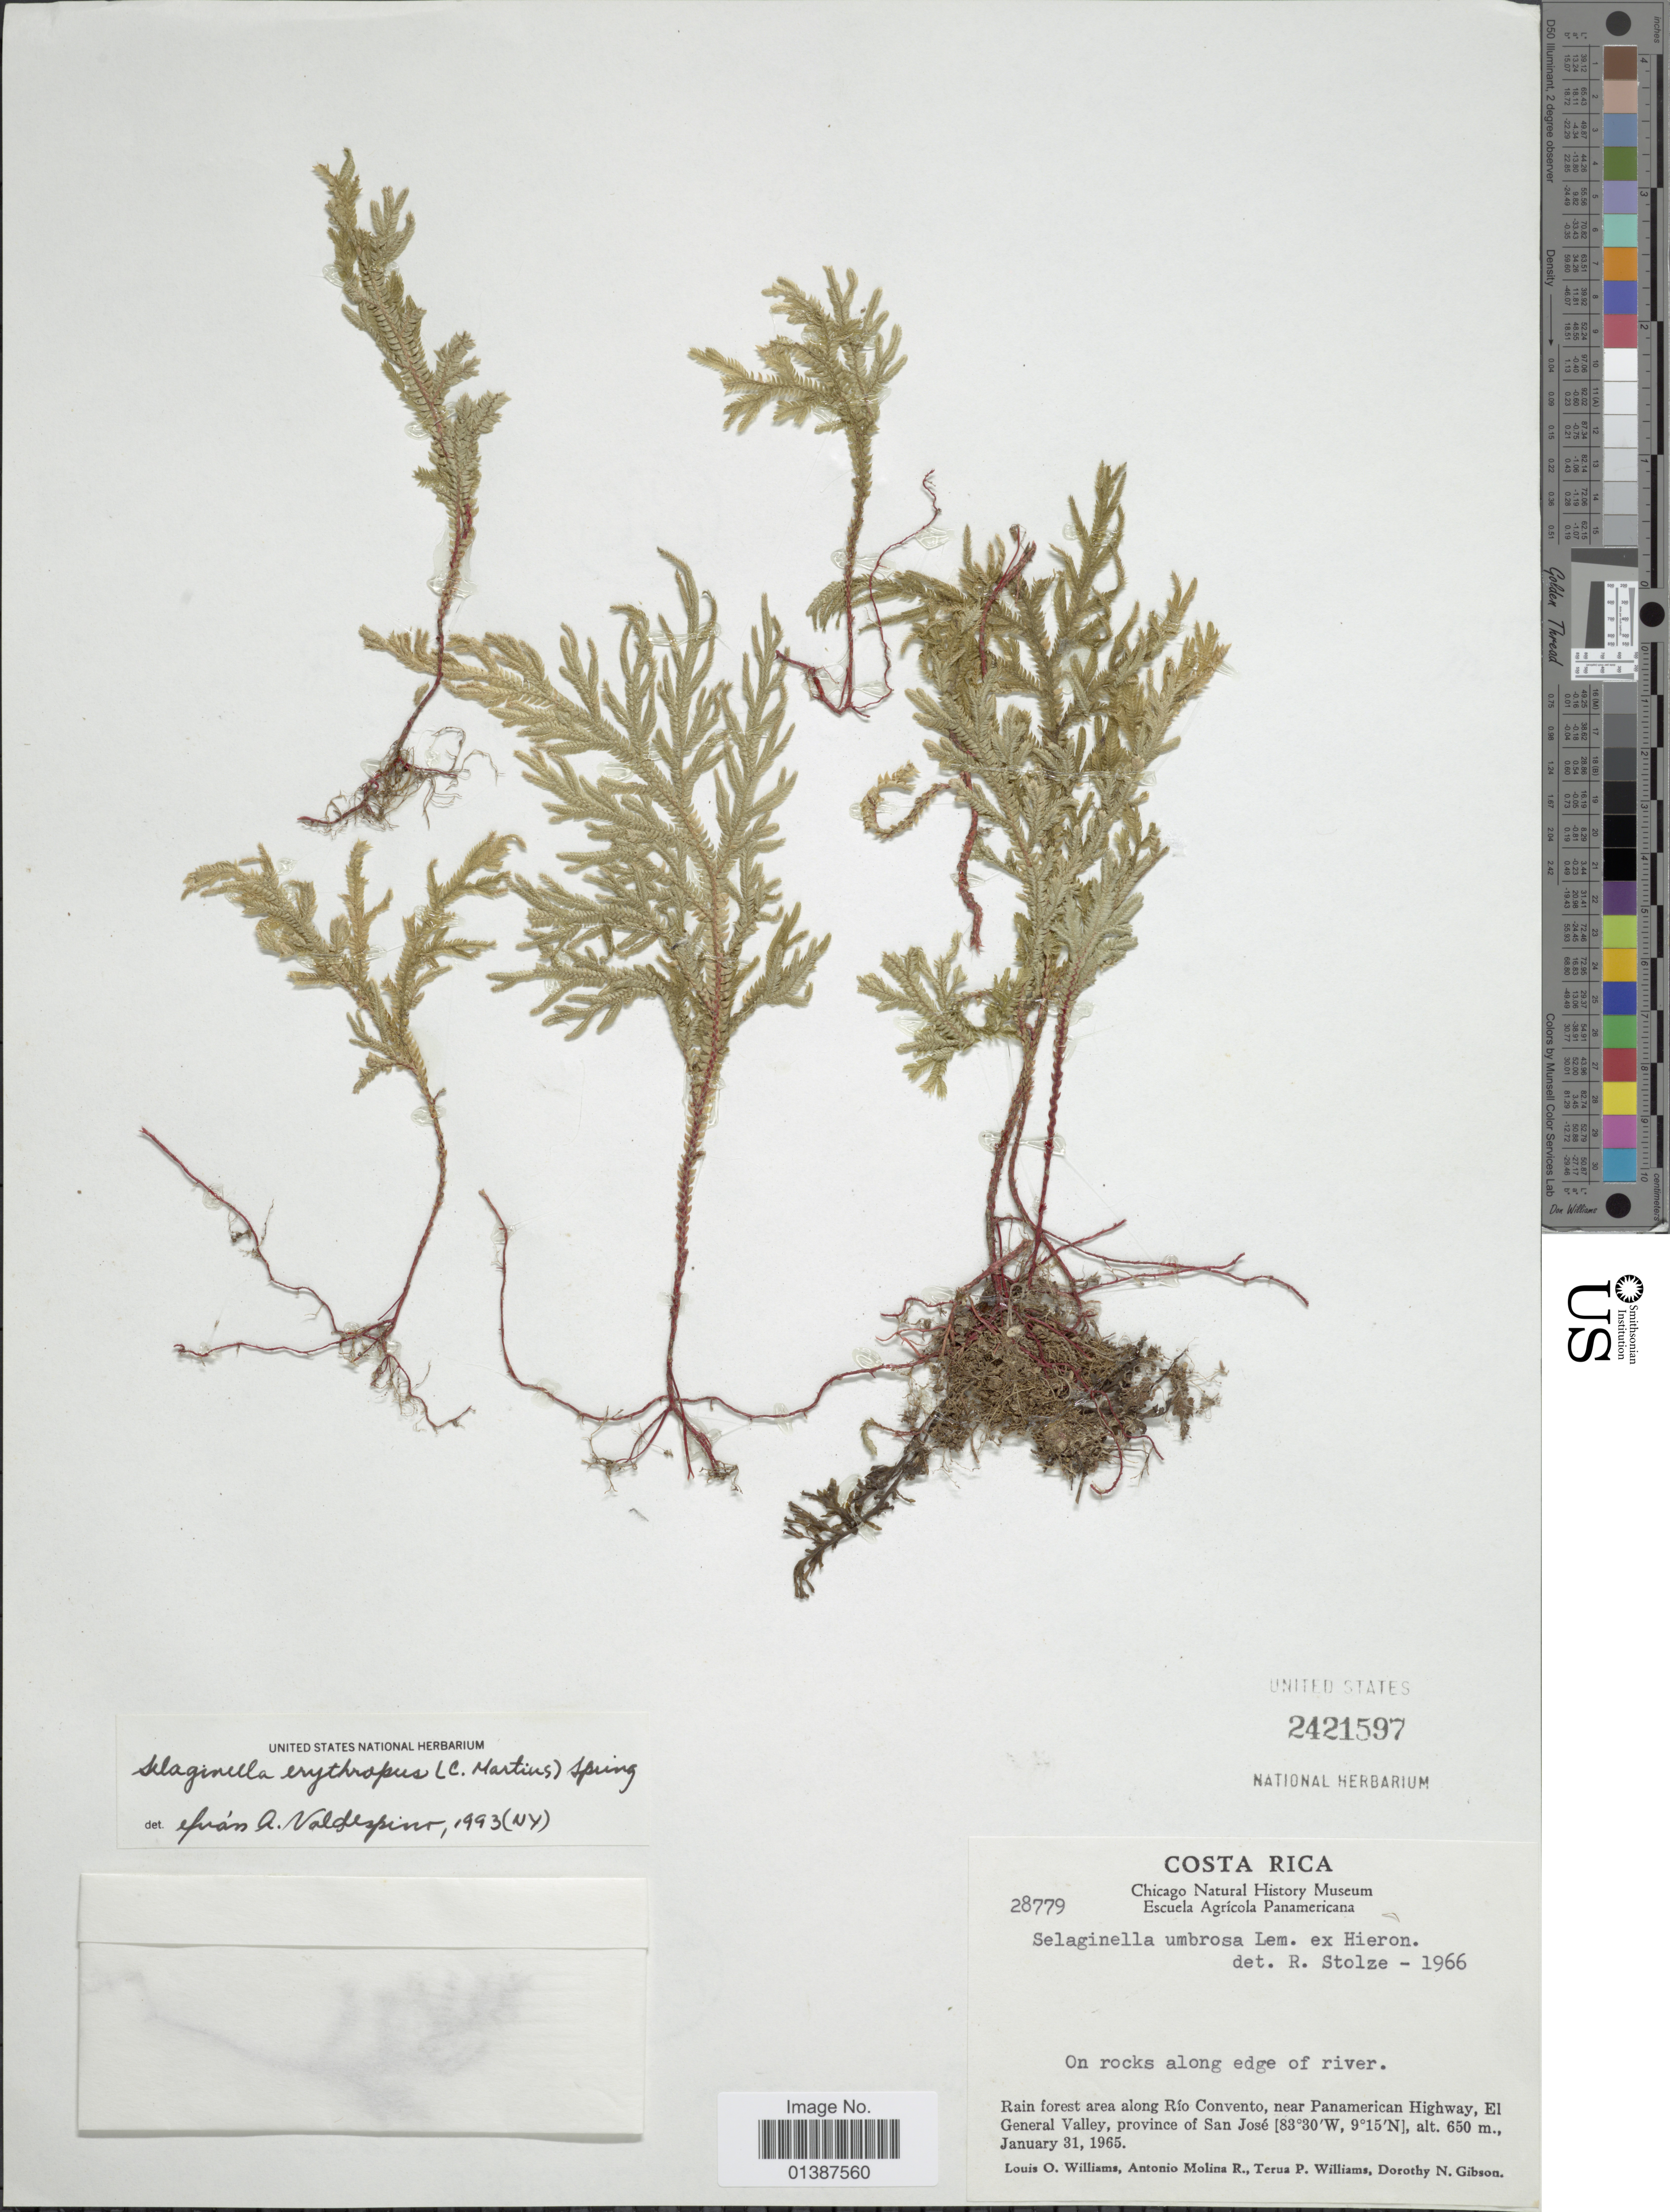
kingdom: Plantae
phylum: Tracheophyta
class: Lycopodiopsida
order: Selaginellales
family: Selaginellaceae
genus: Selaginella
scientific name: Selaginella erythropus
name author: (Mart.) Hieron.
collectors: L. O. Williams, A. Molina R., T. P. Williams & D. N. Gibson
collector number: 28779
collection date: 1965-01-31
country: Costa Rica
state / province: San José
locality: Rain forest area along Río Convento, near Panamerican Highway, El General Valley, province of San José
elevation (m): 650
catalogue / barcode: US 2421597